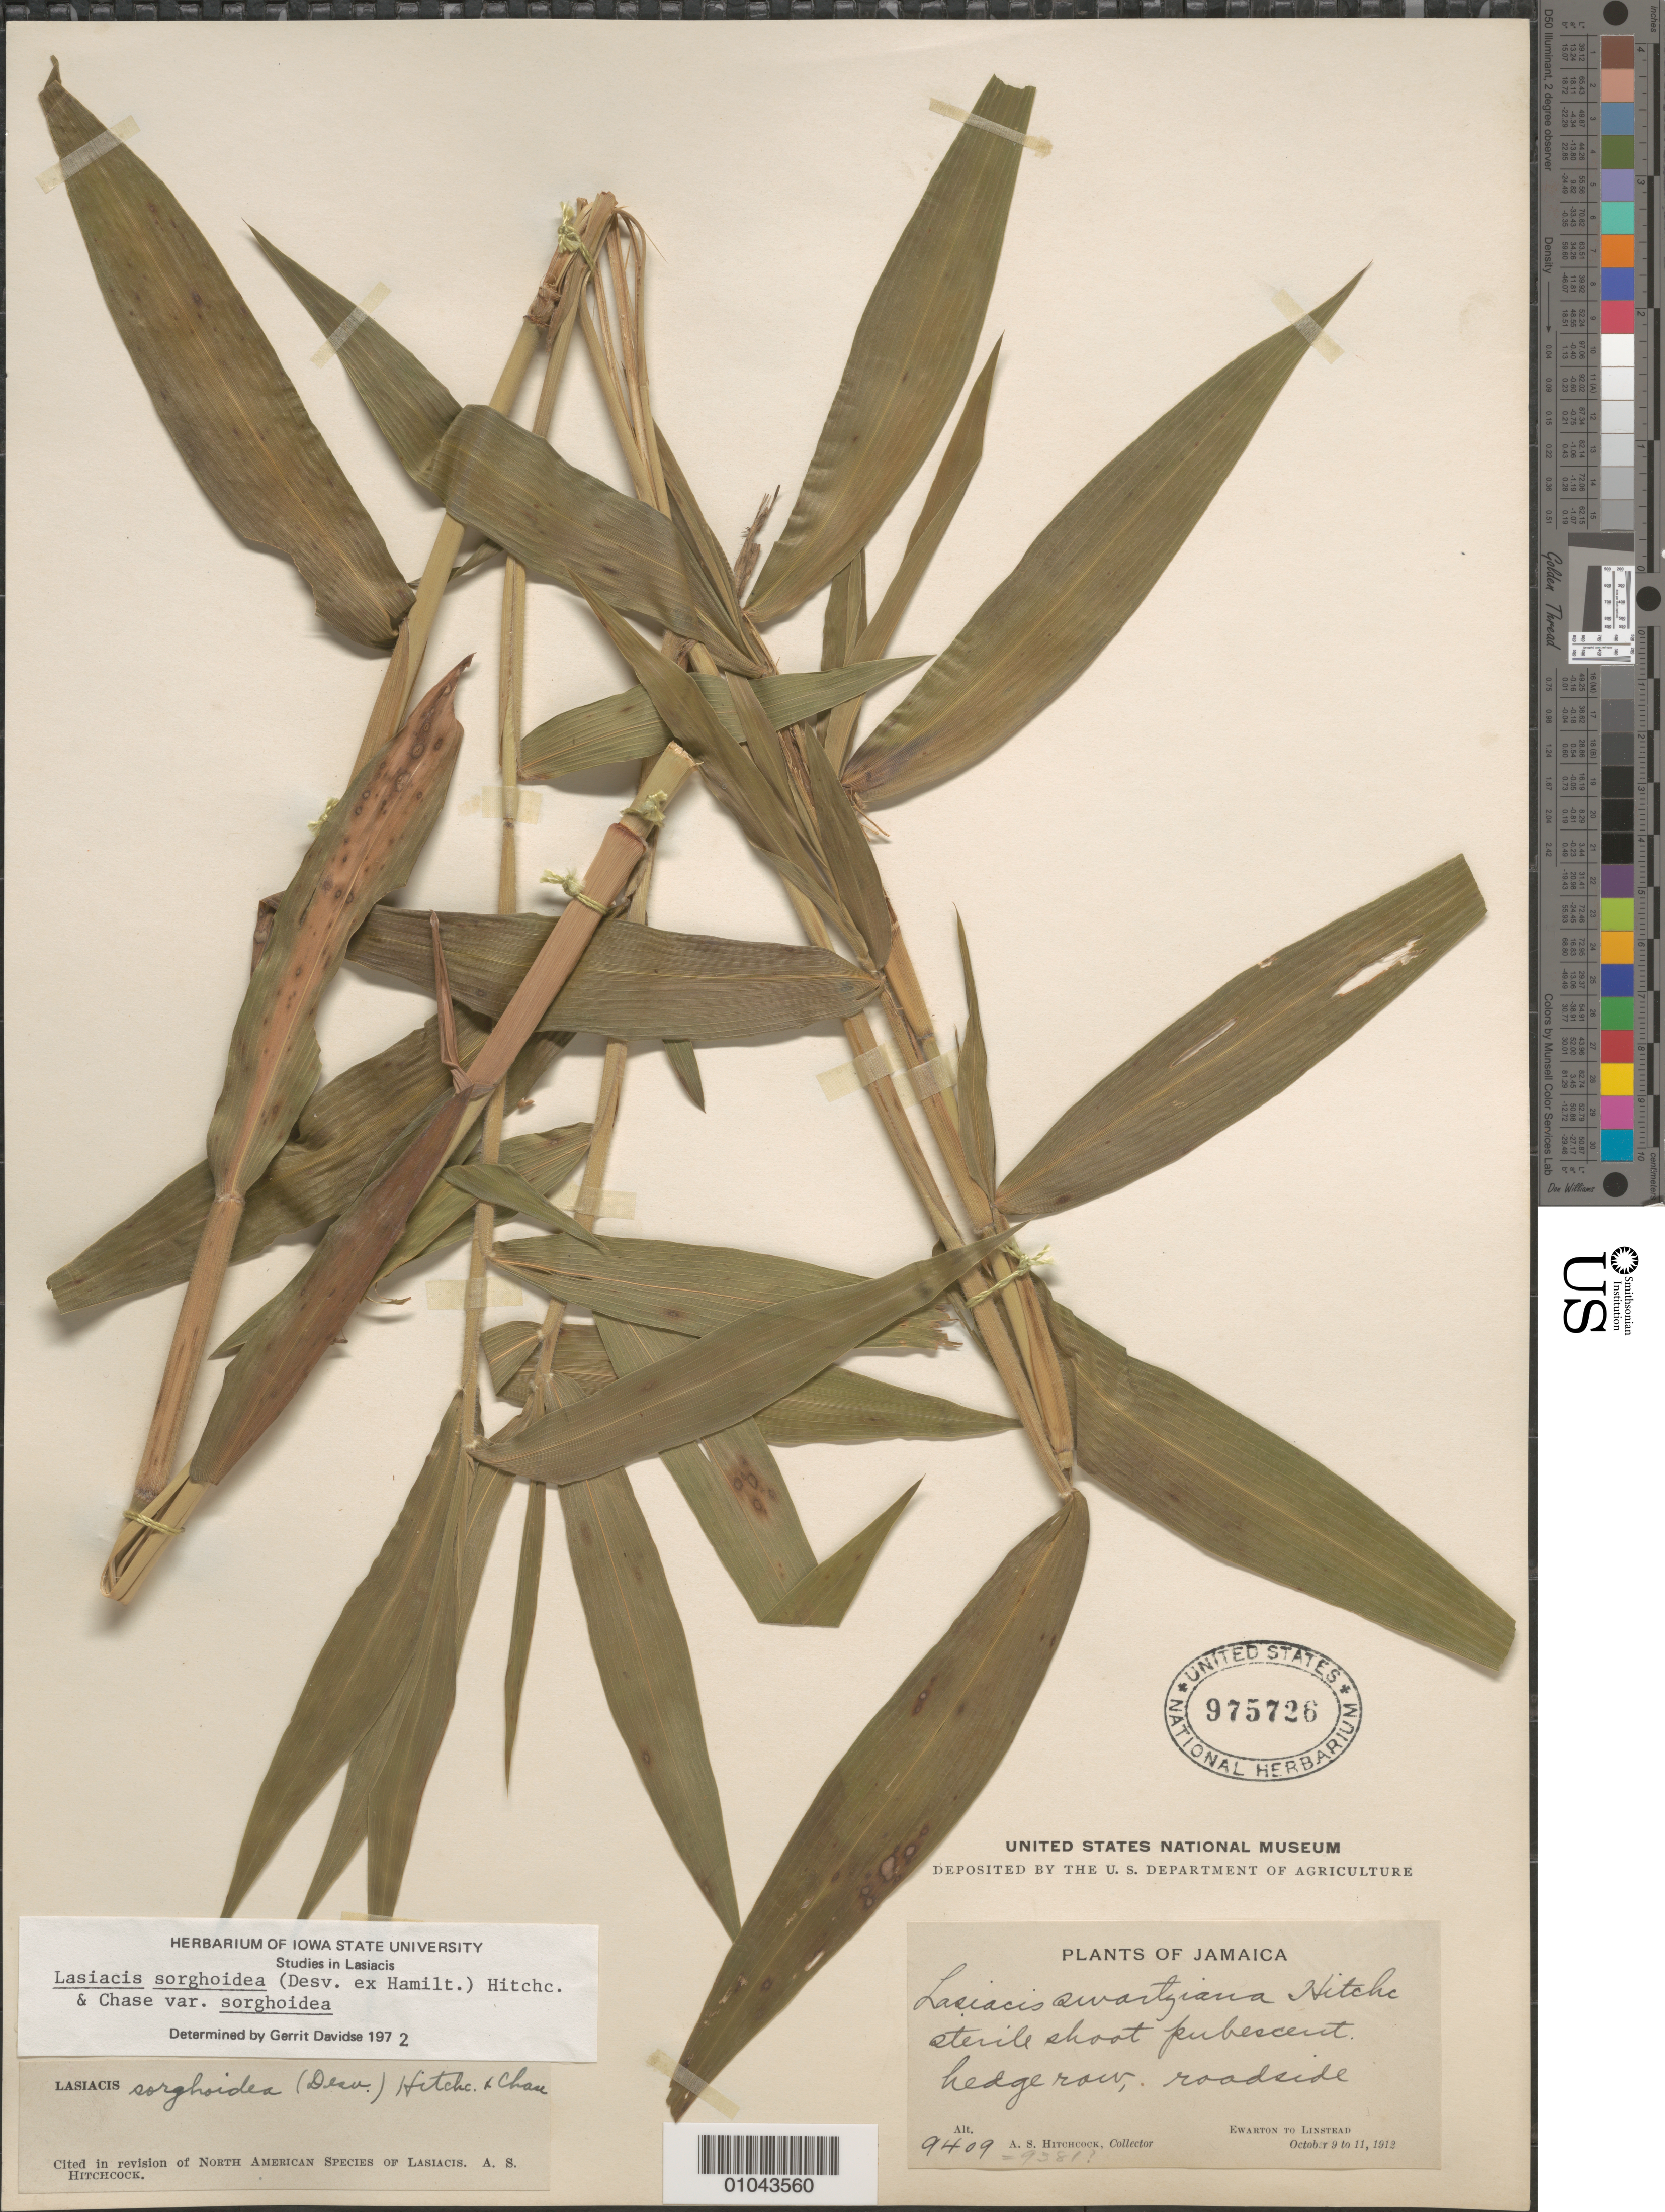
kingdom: Plantae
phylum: Tracheophyta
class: Liliopsida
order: Poales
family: Poaceae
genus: Lasiacis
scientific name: Lasiacis sorghoidea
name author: (Desv. ex Ham.) Hitchc. & Chase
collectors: A. S. Hitchcock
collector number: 9409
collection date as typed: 09 Oct 1912 to 11 Oct 1912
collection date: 1912-10-09/1912-10-11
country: Jamaica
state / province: Saint Catherine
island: Jamaica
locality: Ewarton to Linstead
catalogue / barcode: US 975726